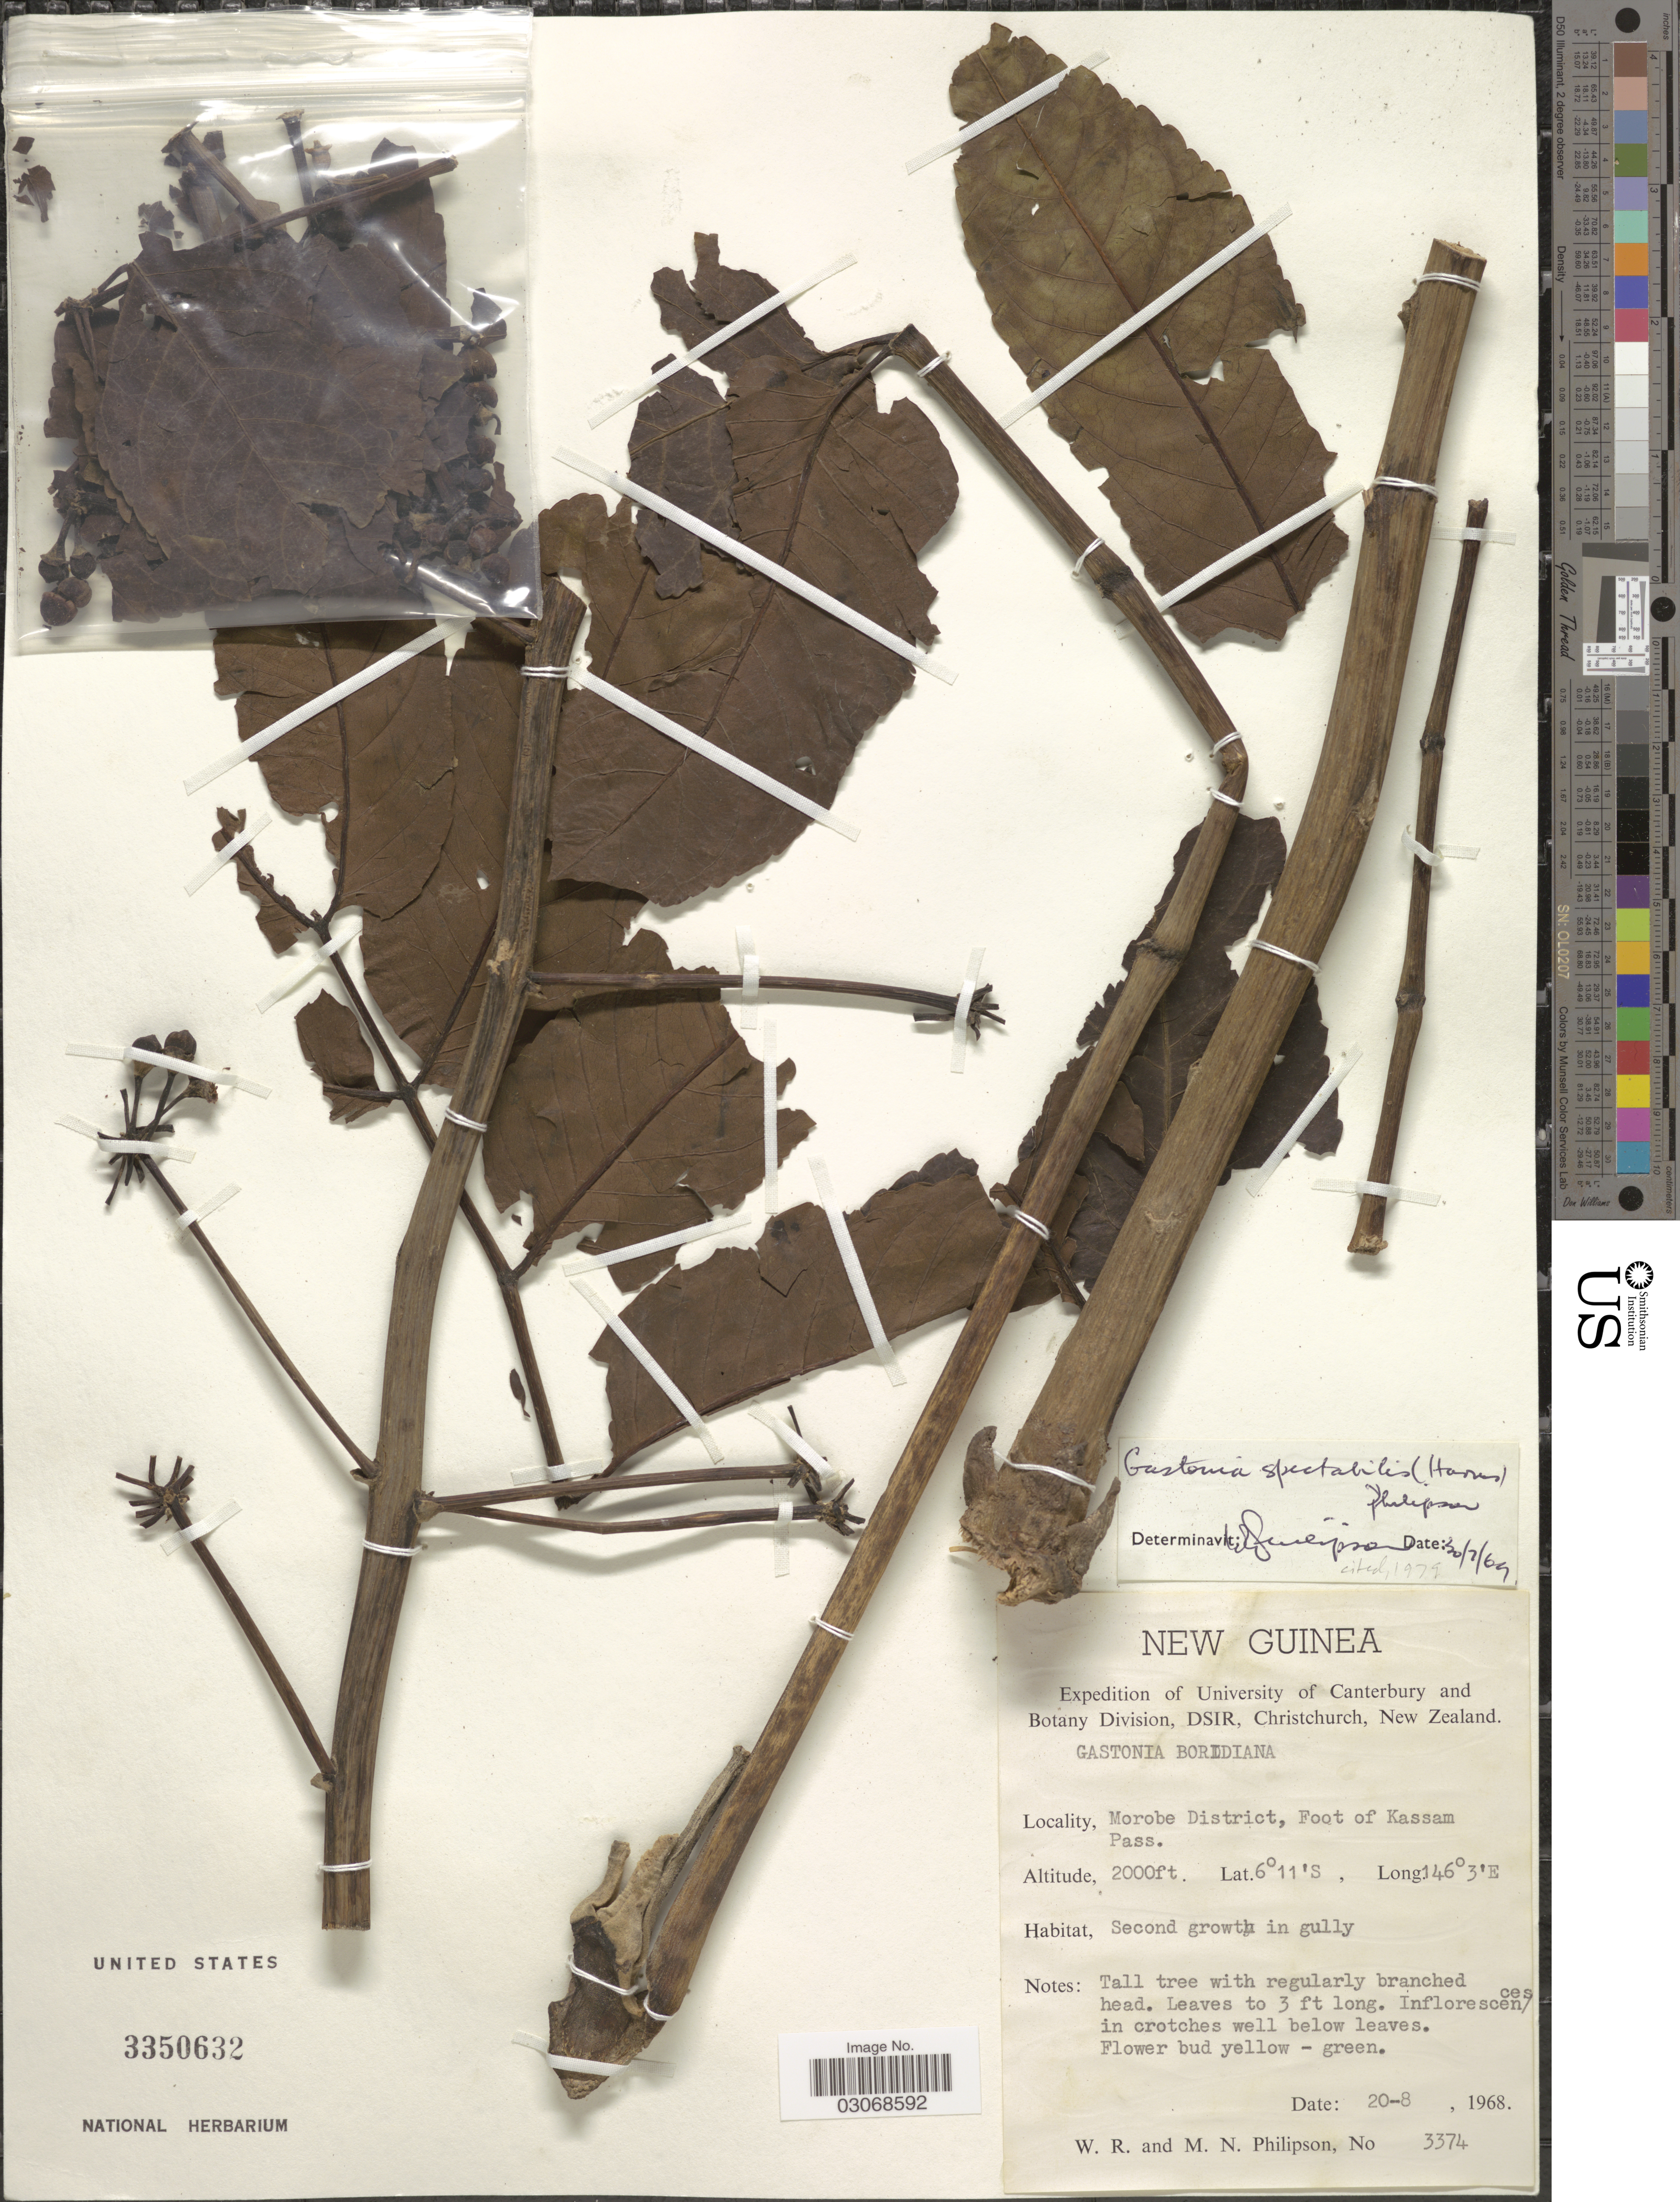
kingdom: Plantae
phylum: Tracheophyta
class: Magnoliopsida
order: Apiales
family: Araliaceae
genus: Gastonia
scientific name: Gastonia spectabilis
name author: (Harms) Philipson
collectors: W. R. Philipson & M. Philipson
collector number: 3374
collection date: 1968-08-20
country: Papua New Guinea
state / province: Morobe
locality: Morobe District, Foot of Kassam Pass.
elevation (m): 610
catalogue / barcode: US 3350632